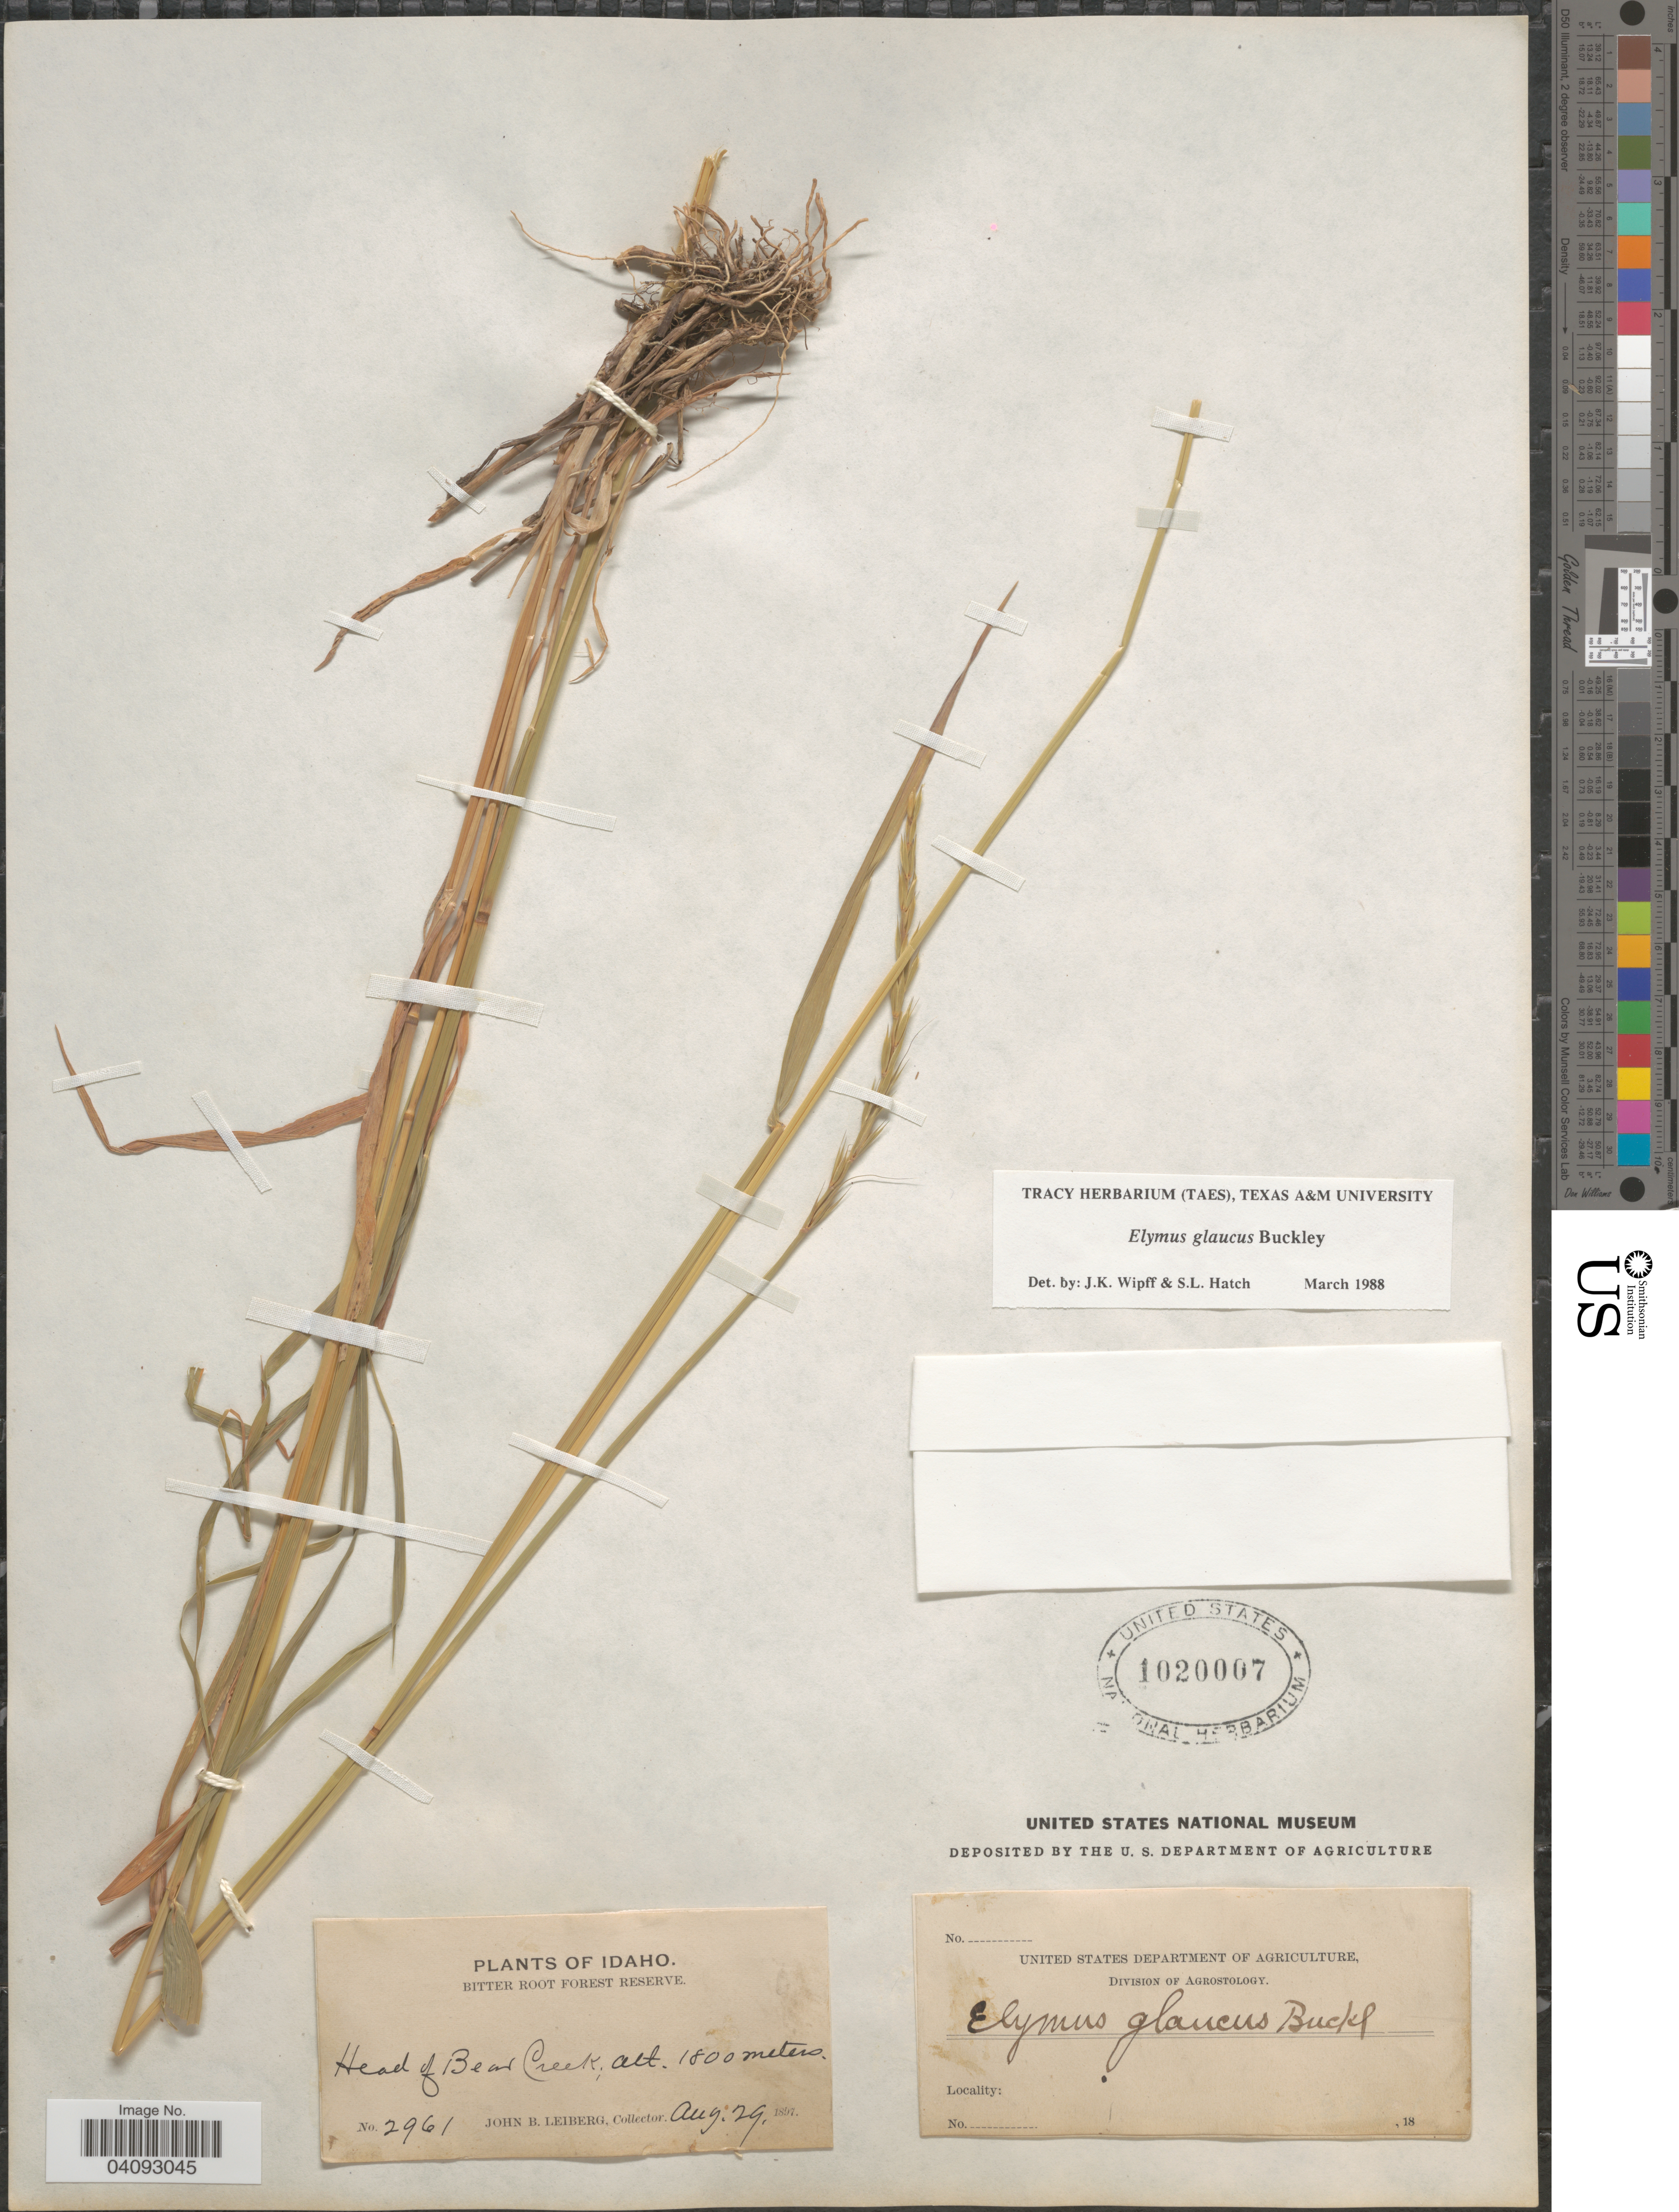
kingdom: Plantae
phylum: Tracheophyta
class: Liliopsida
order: Poales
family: Poaceae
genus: Elymus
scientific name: Elymus glaucus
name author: Buckley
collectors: J. B. Leiberg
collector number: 2961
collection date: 1897-08-29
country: United States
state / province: Idaho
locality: Bitter Root Forest Reserve. Head of Bear Creek.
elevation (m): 1800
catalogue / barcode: US 1020007